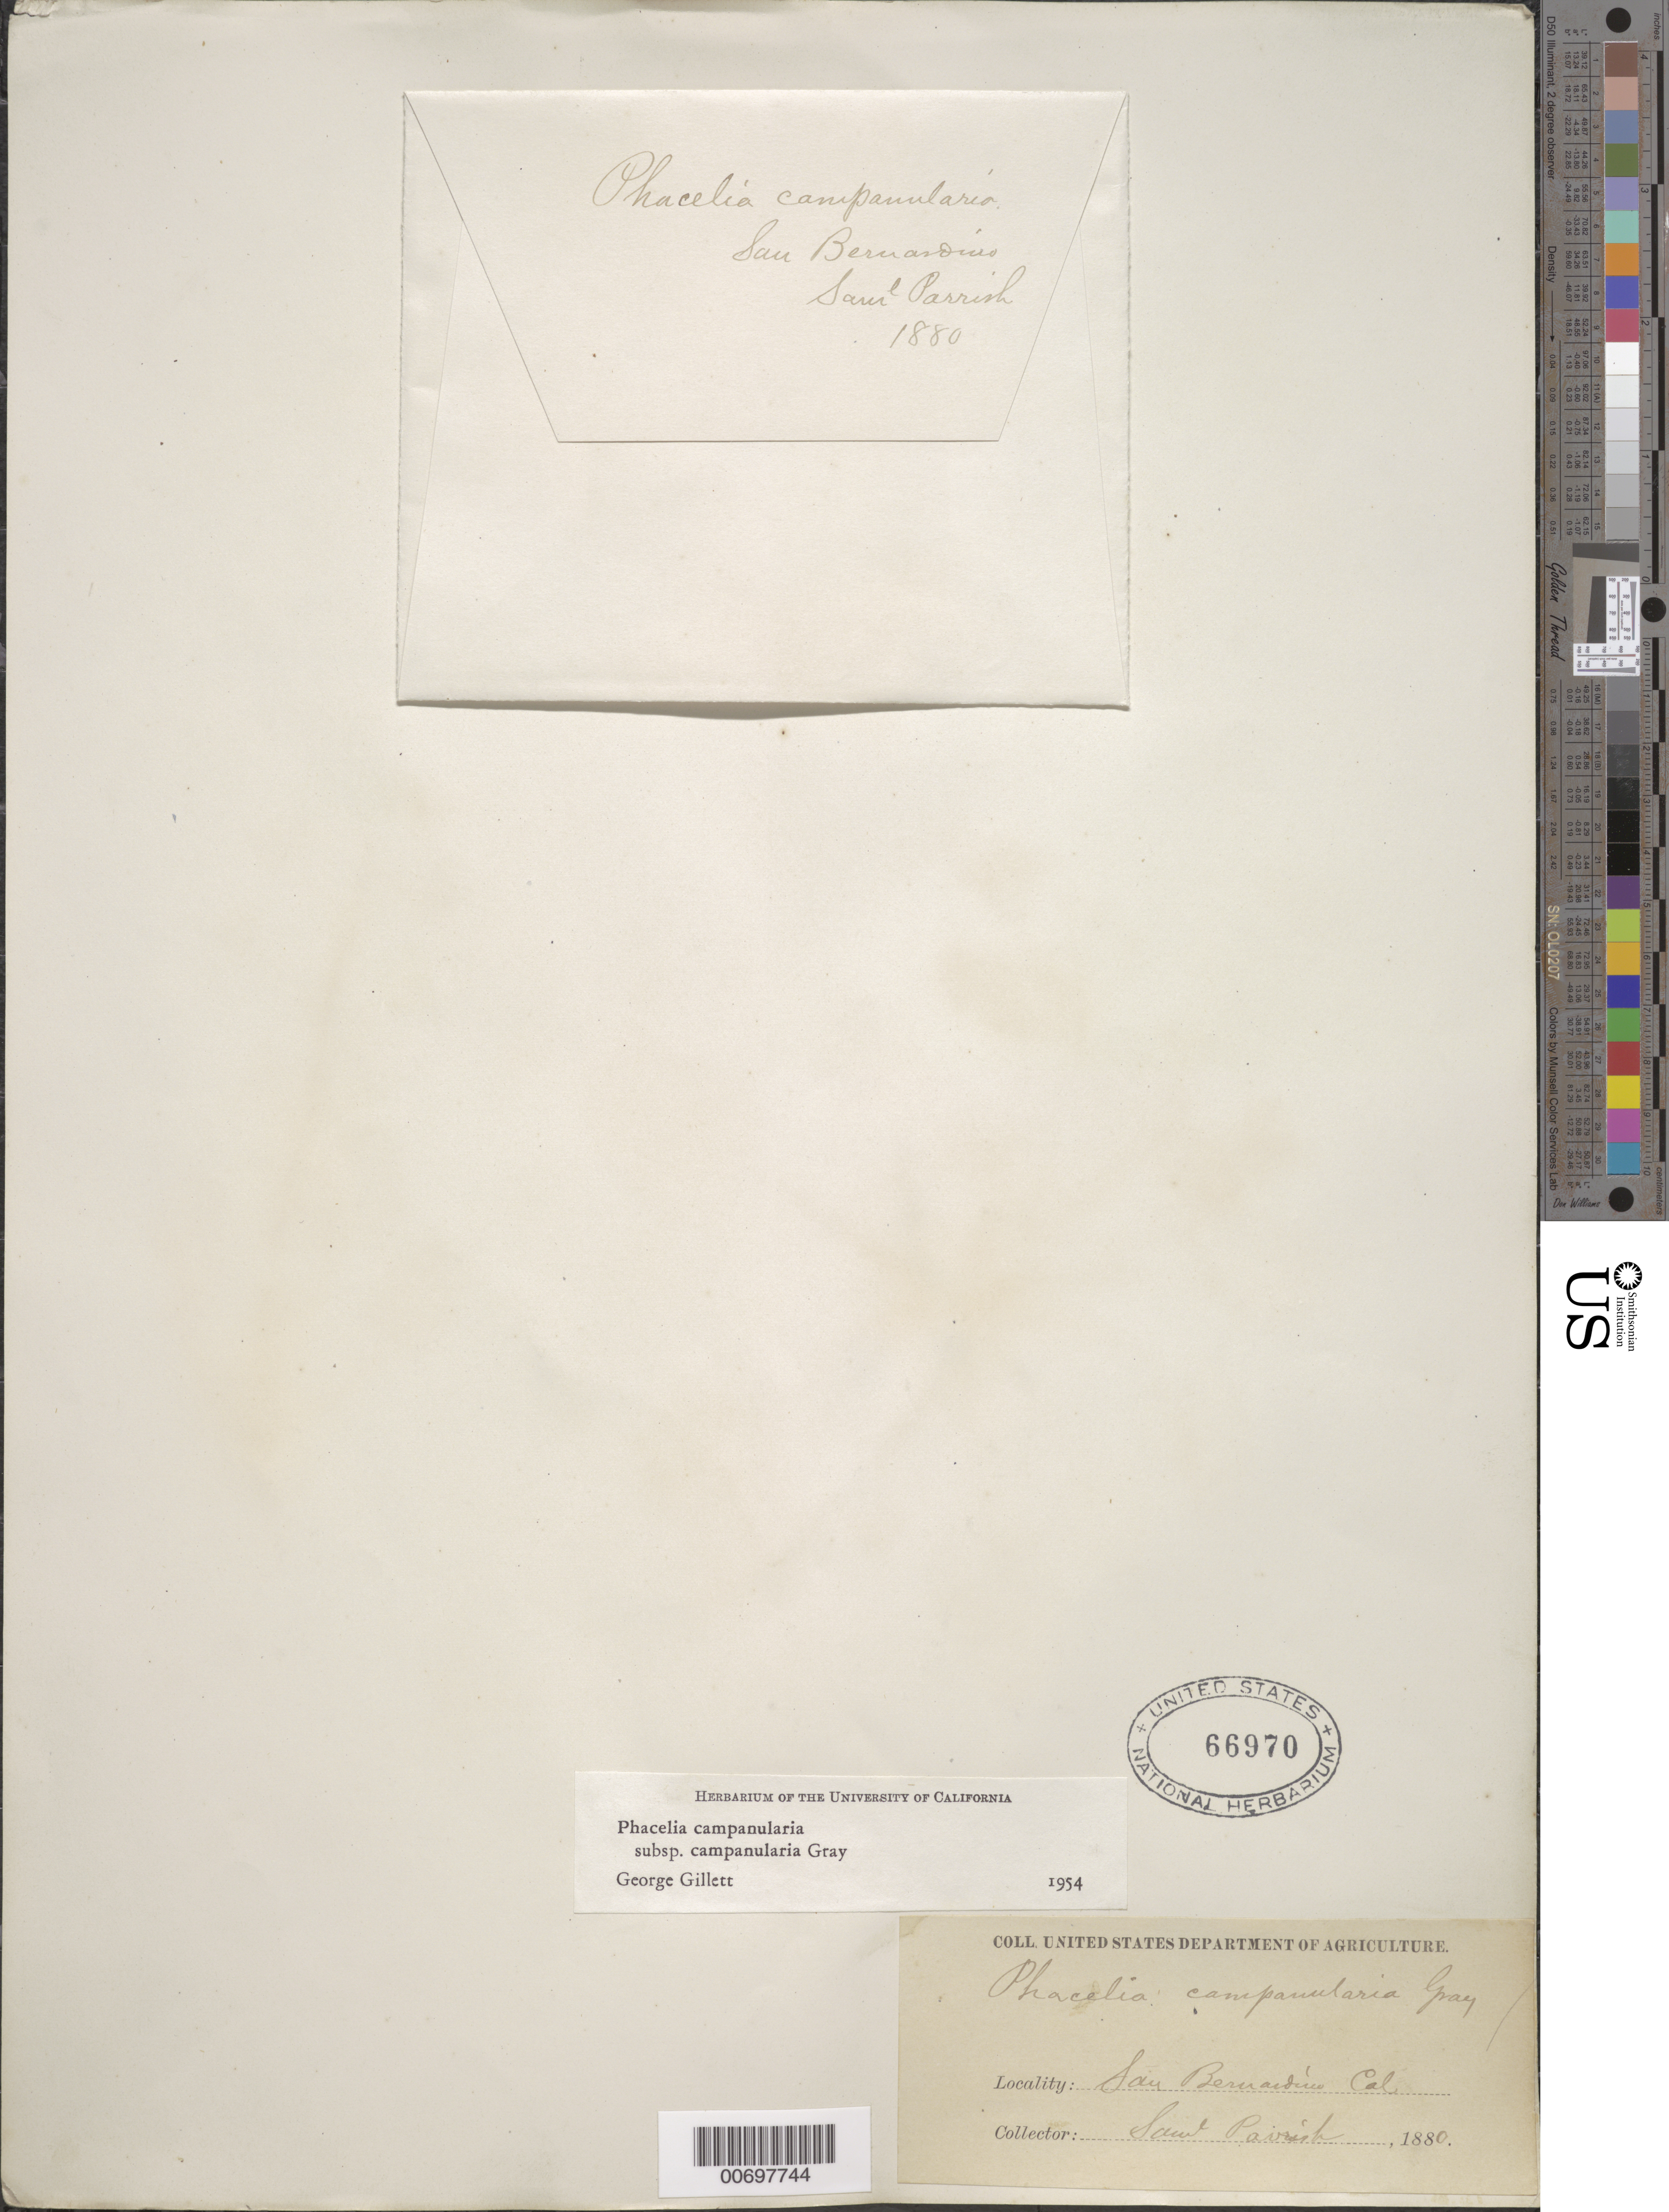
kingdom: Plantae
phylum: Tracheophyta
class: Magnoliopsida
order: Boraginales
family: Hydrophyllaceae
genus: Phacelia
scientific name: Phacelia campanularia subsp. campanularia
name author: A. Gray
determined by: Gillett, G. W.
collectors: S. B. Parish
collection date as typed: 1880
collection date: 1880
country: United States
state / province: California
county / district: San Bernardino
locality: San Bernardino.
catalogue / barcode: US 66970